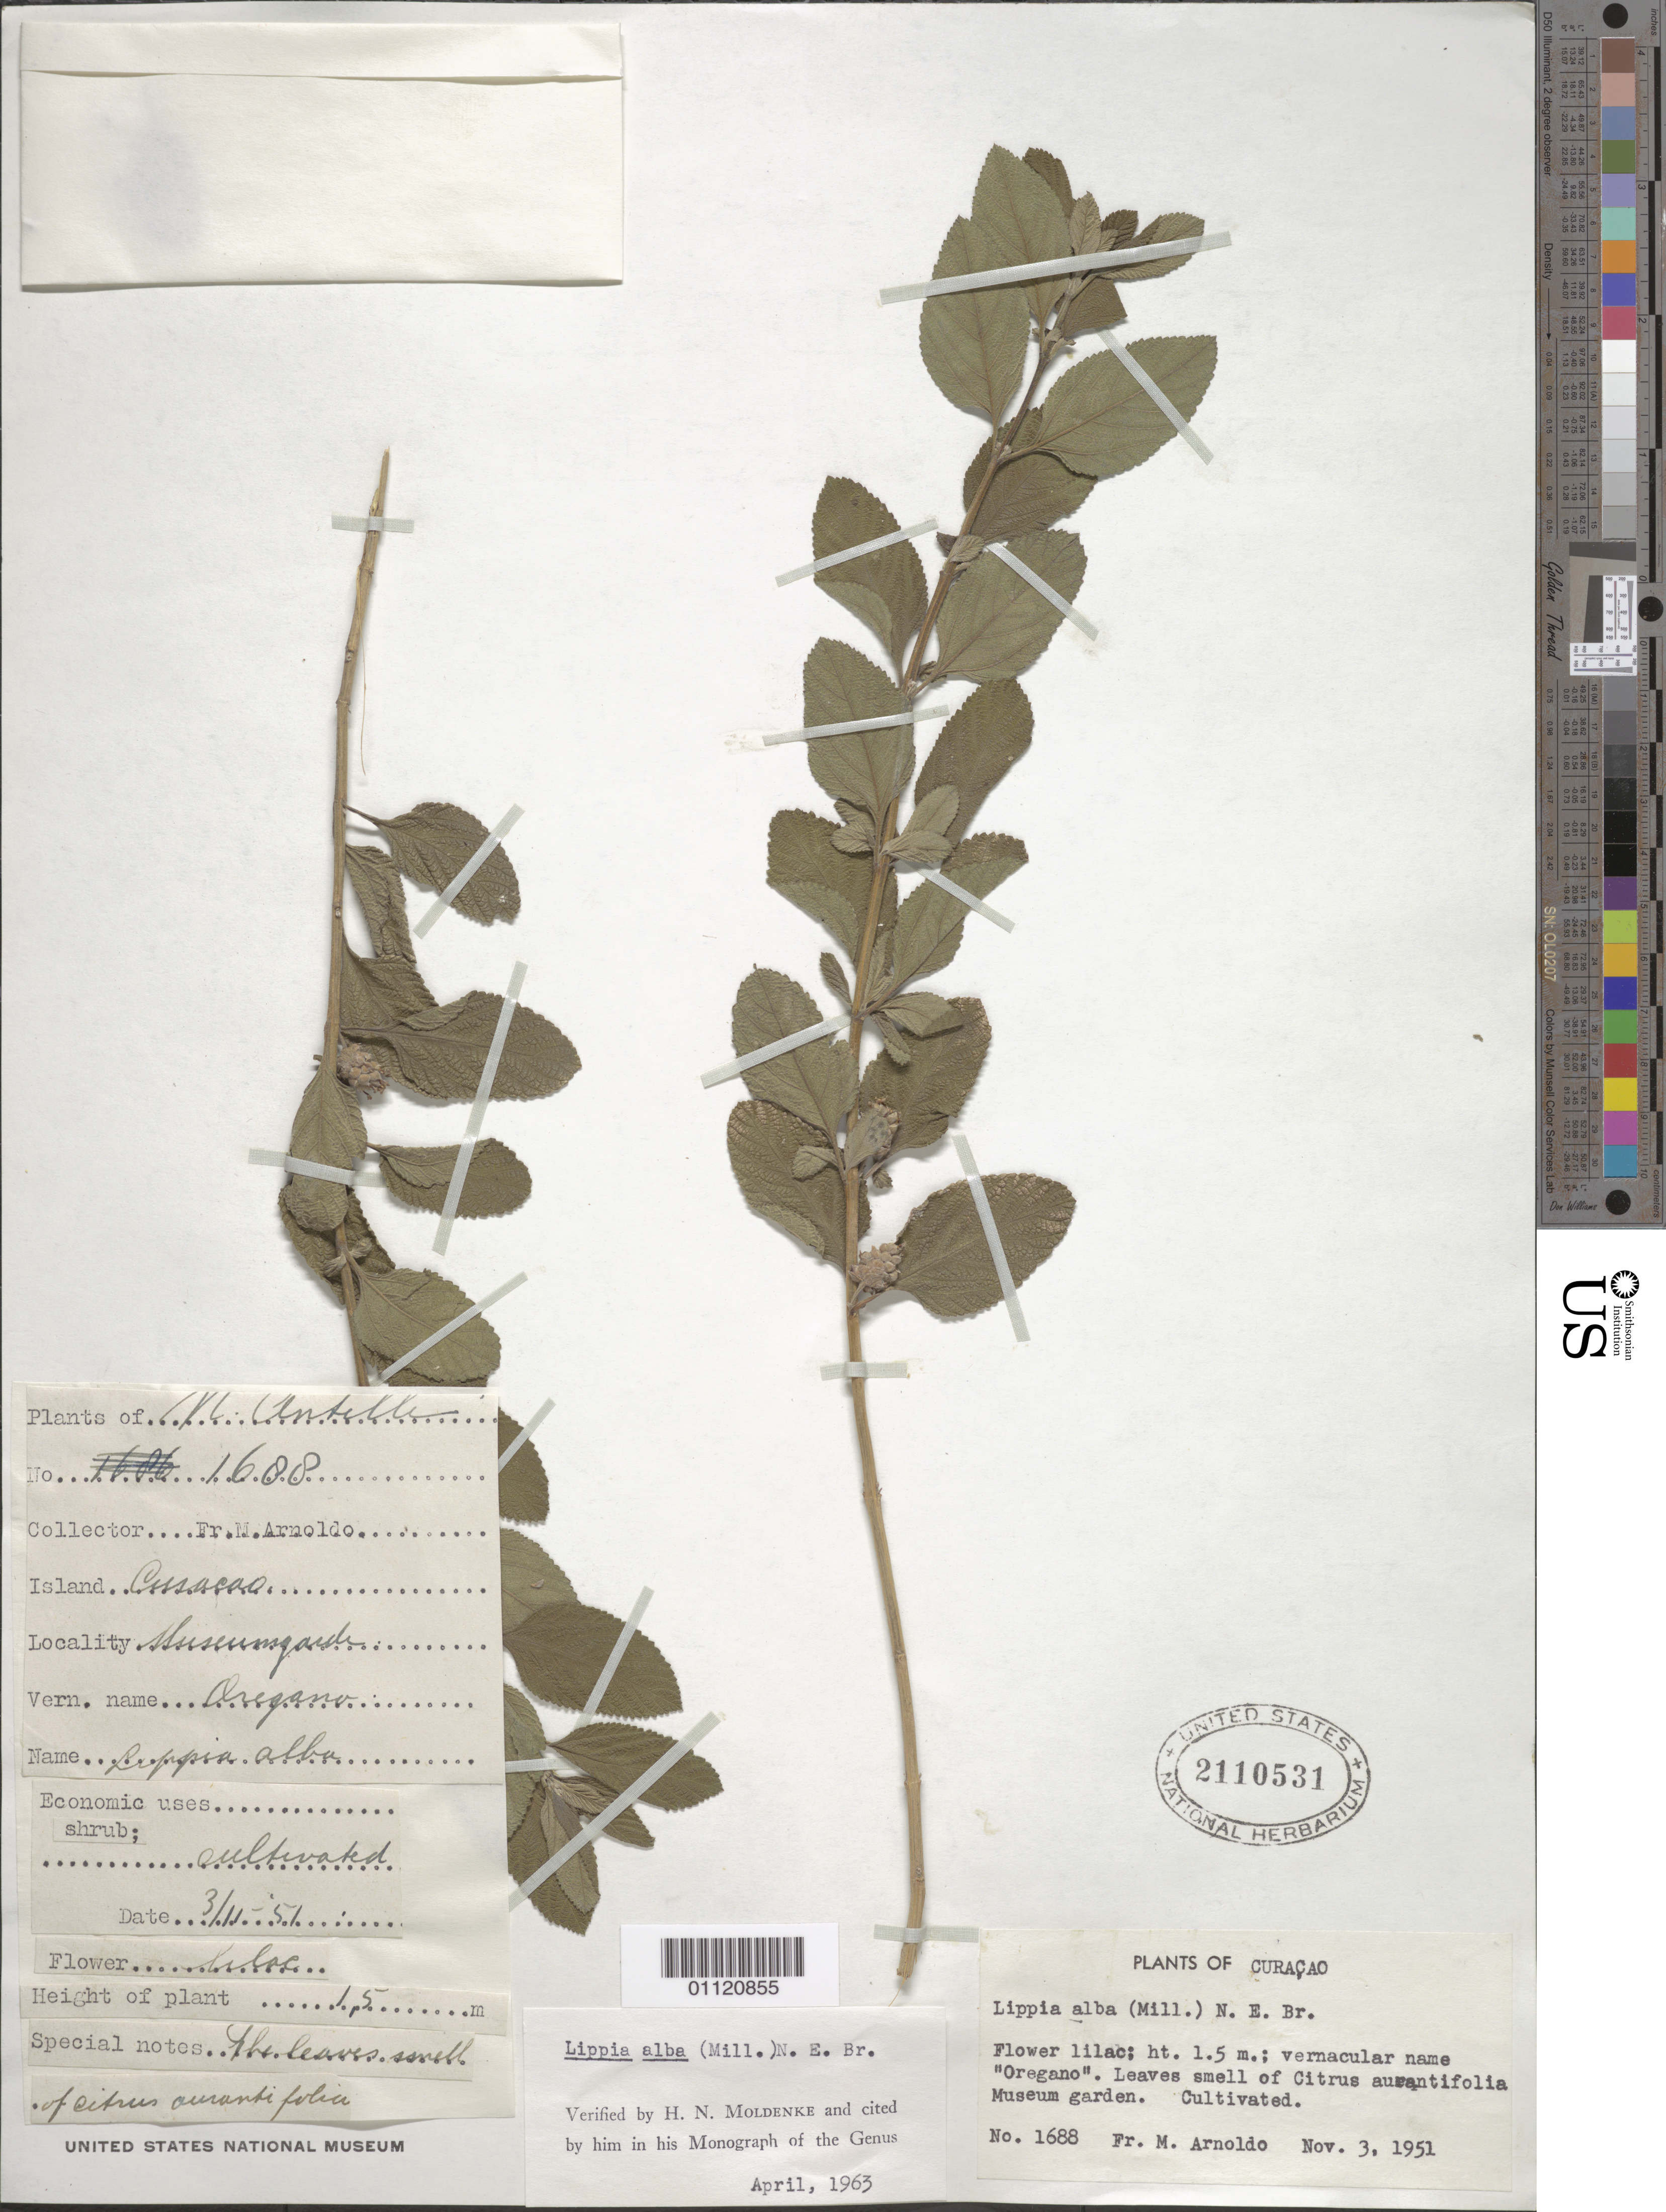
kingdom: Plantae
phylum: Tracheophyta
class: Magnoliopsida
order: Lamiales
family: Verbenaceae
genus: Lippia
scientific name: Lippia alba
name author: (Mill.) N.E. Br. ex Britton & P. Wilson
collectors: N. Arnoldo-Broeders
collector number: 1688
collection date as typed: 03 Nov 1951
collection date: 1951-11-03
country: Curaçao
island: Curaçao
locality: Museum garden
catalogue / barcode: US 2110531